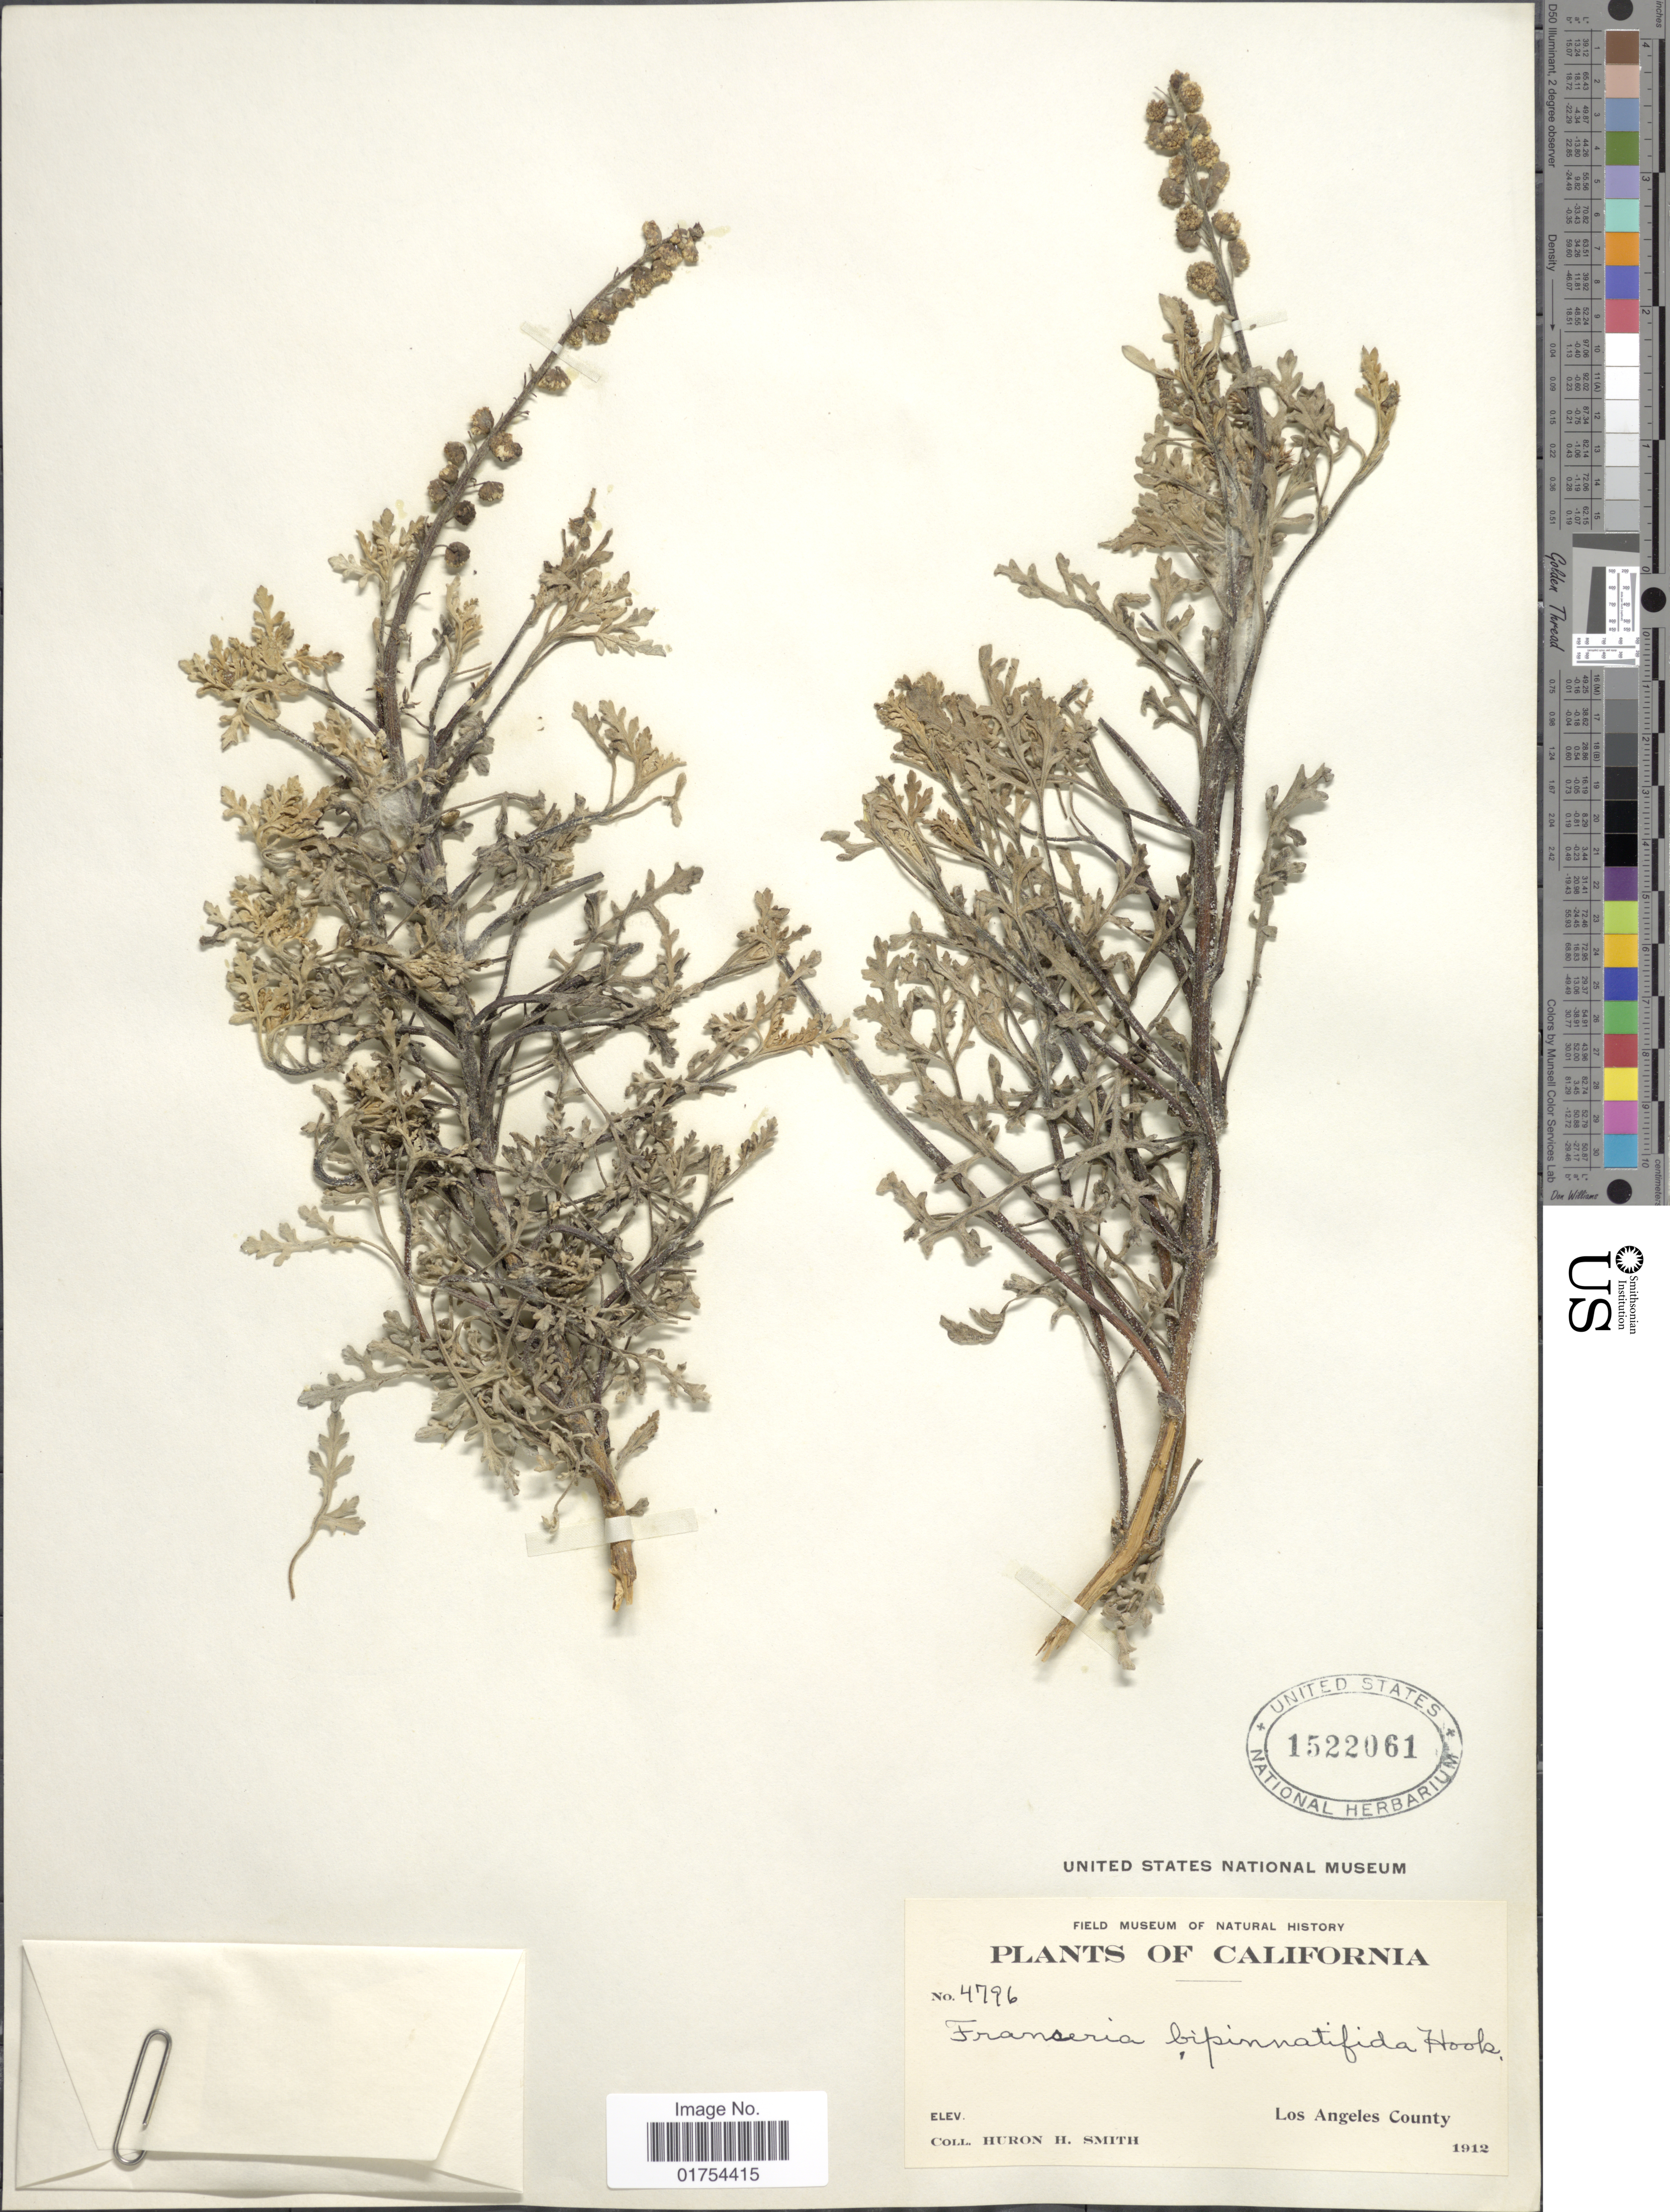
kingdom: Plantae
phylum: Tracheophyta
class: Magnoliopsida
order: Asterales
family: Asteraceae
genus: Franseria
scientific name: Franseria bipinnatifida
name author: (A. Gray) A. Gray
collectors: Huron H. Smith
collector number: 4796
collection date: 1912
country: United States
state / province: California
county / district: Los Angeles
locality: Los Angeles County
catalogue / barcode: US 1522061